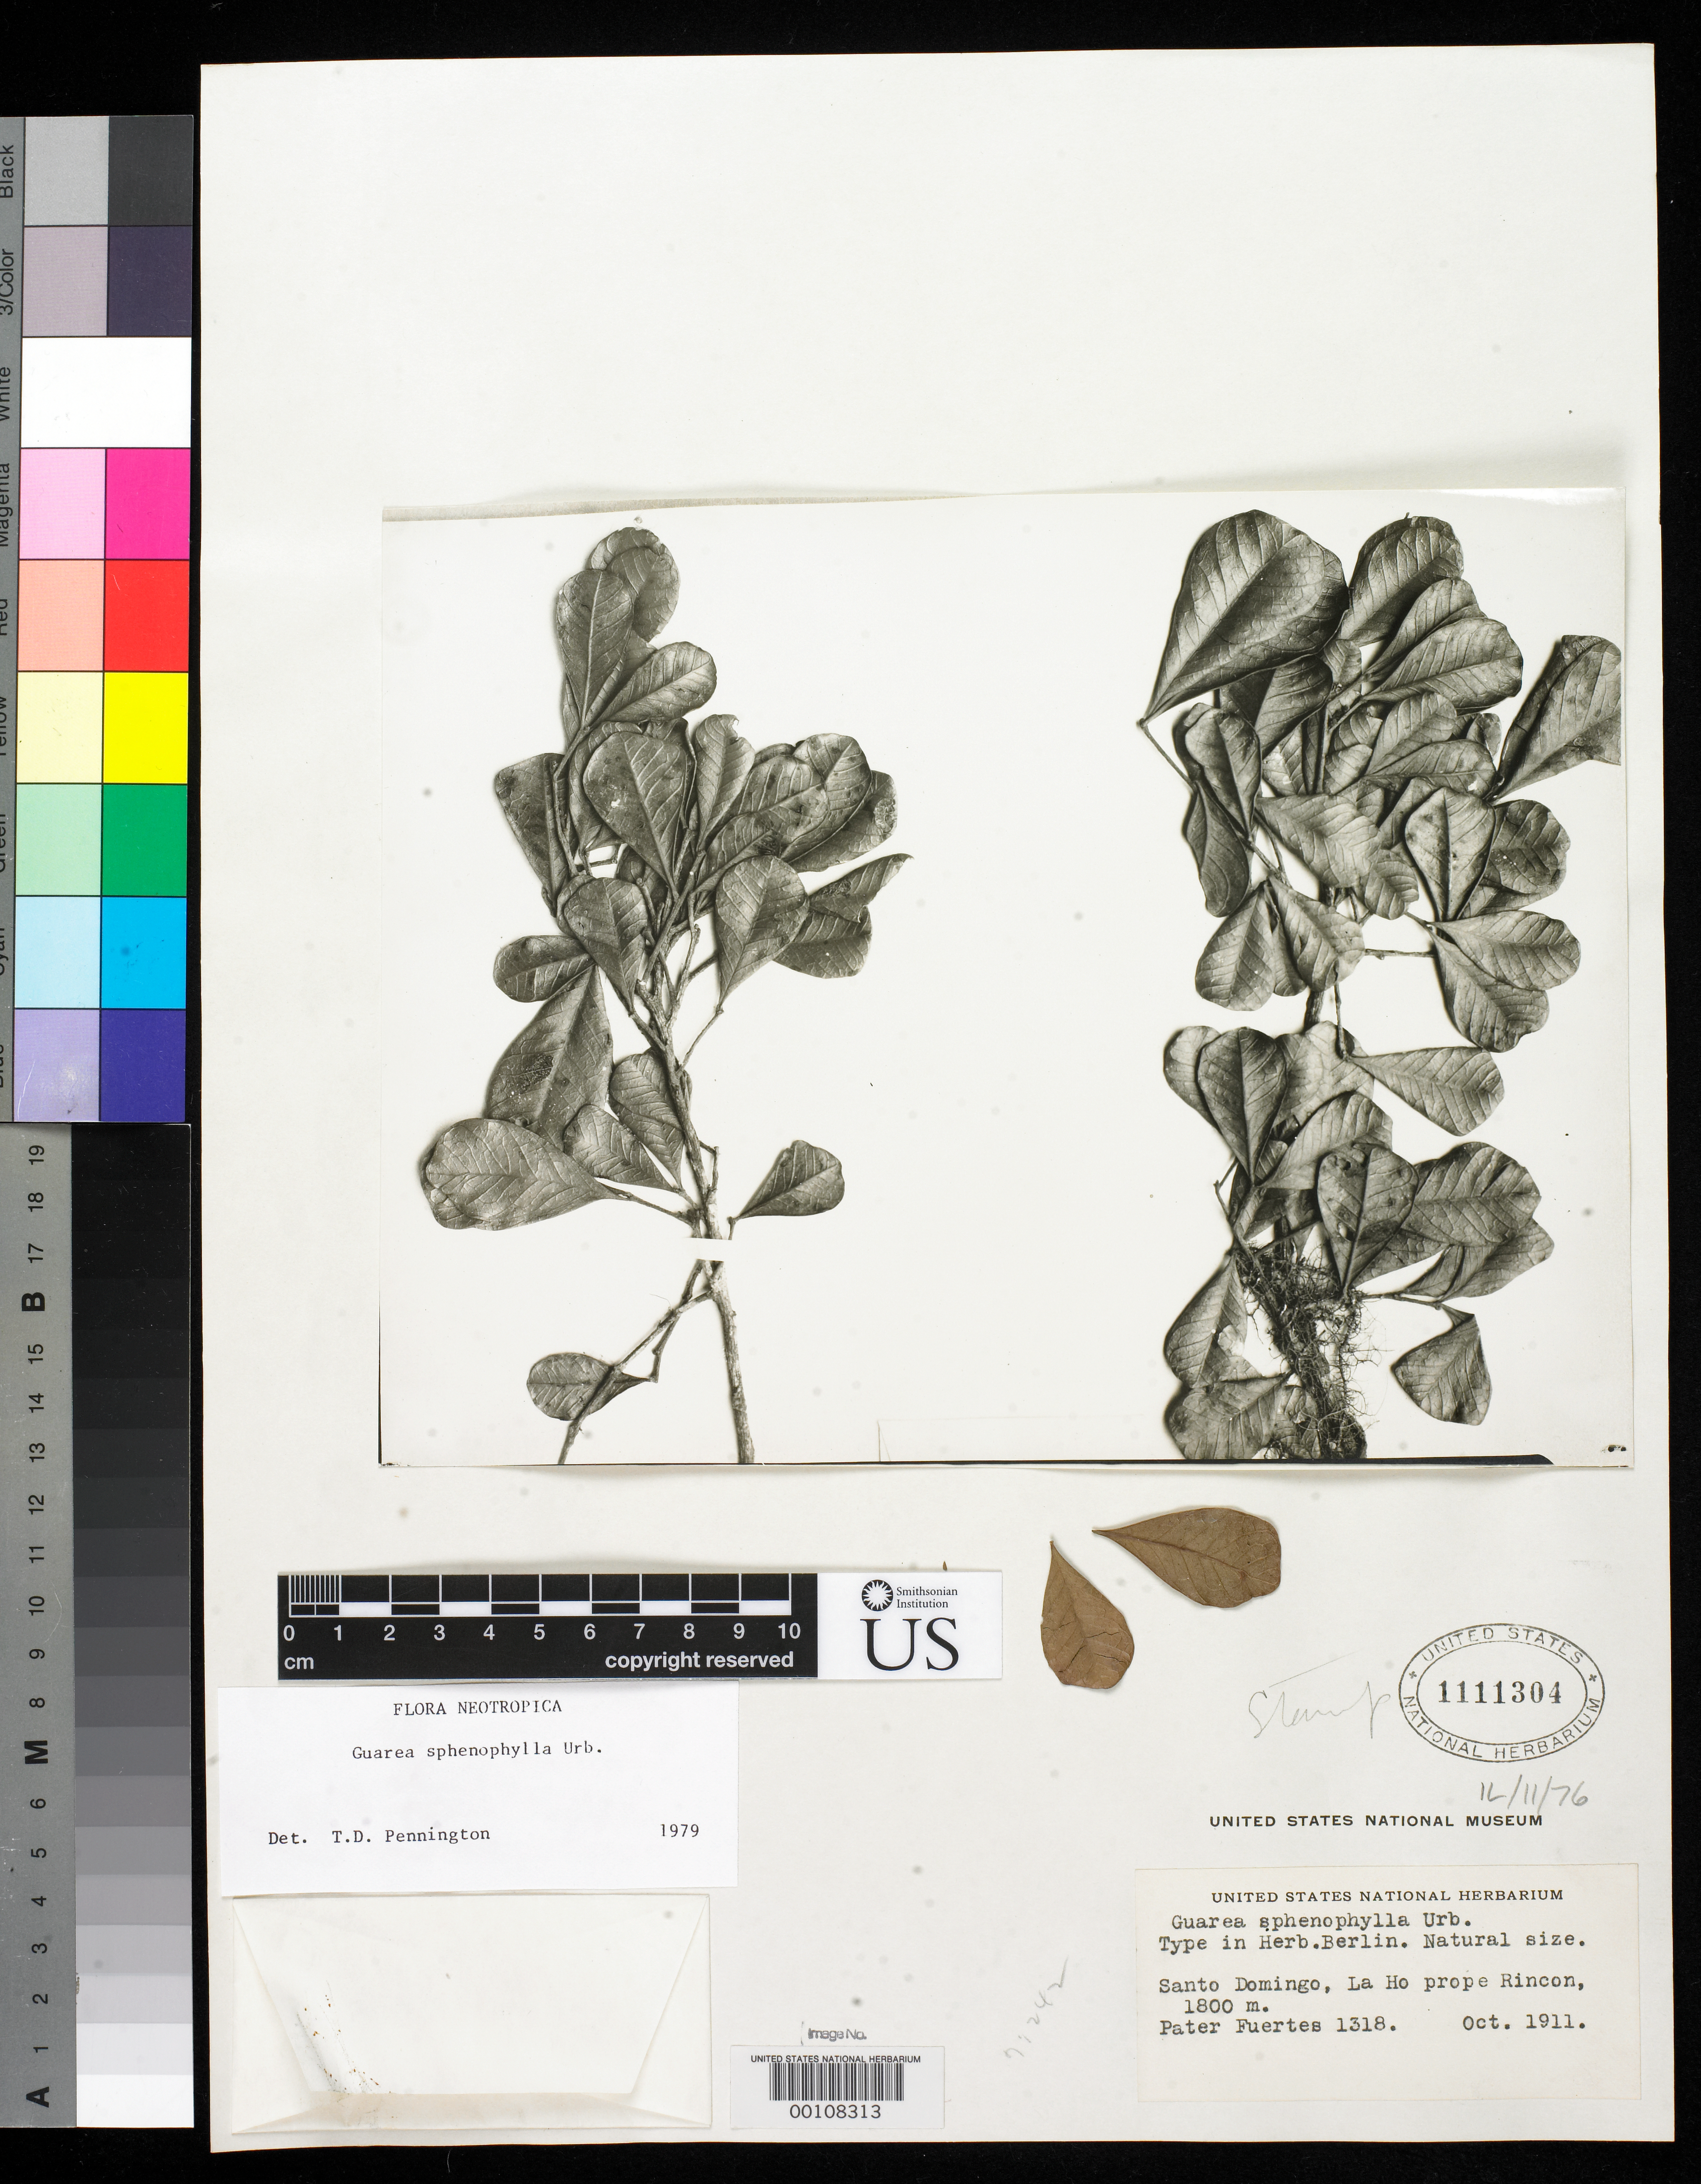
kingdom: Plantae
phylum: Tracheophyta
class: Magnoliopsida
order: Sapindales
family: Meliaceae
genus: Guarea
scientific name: Guarea sphenophylla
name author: Urb.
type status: Isotype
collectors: M. D. Fuertes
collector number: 1318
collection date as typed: Oct 1911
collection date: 1911-10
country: Dominican Republic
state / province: Barahona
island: Hispaniola Island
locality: Near Rincon, La Ho.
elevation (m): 1800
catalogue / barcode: US 1111304